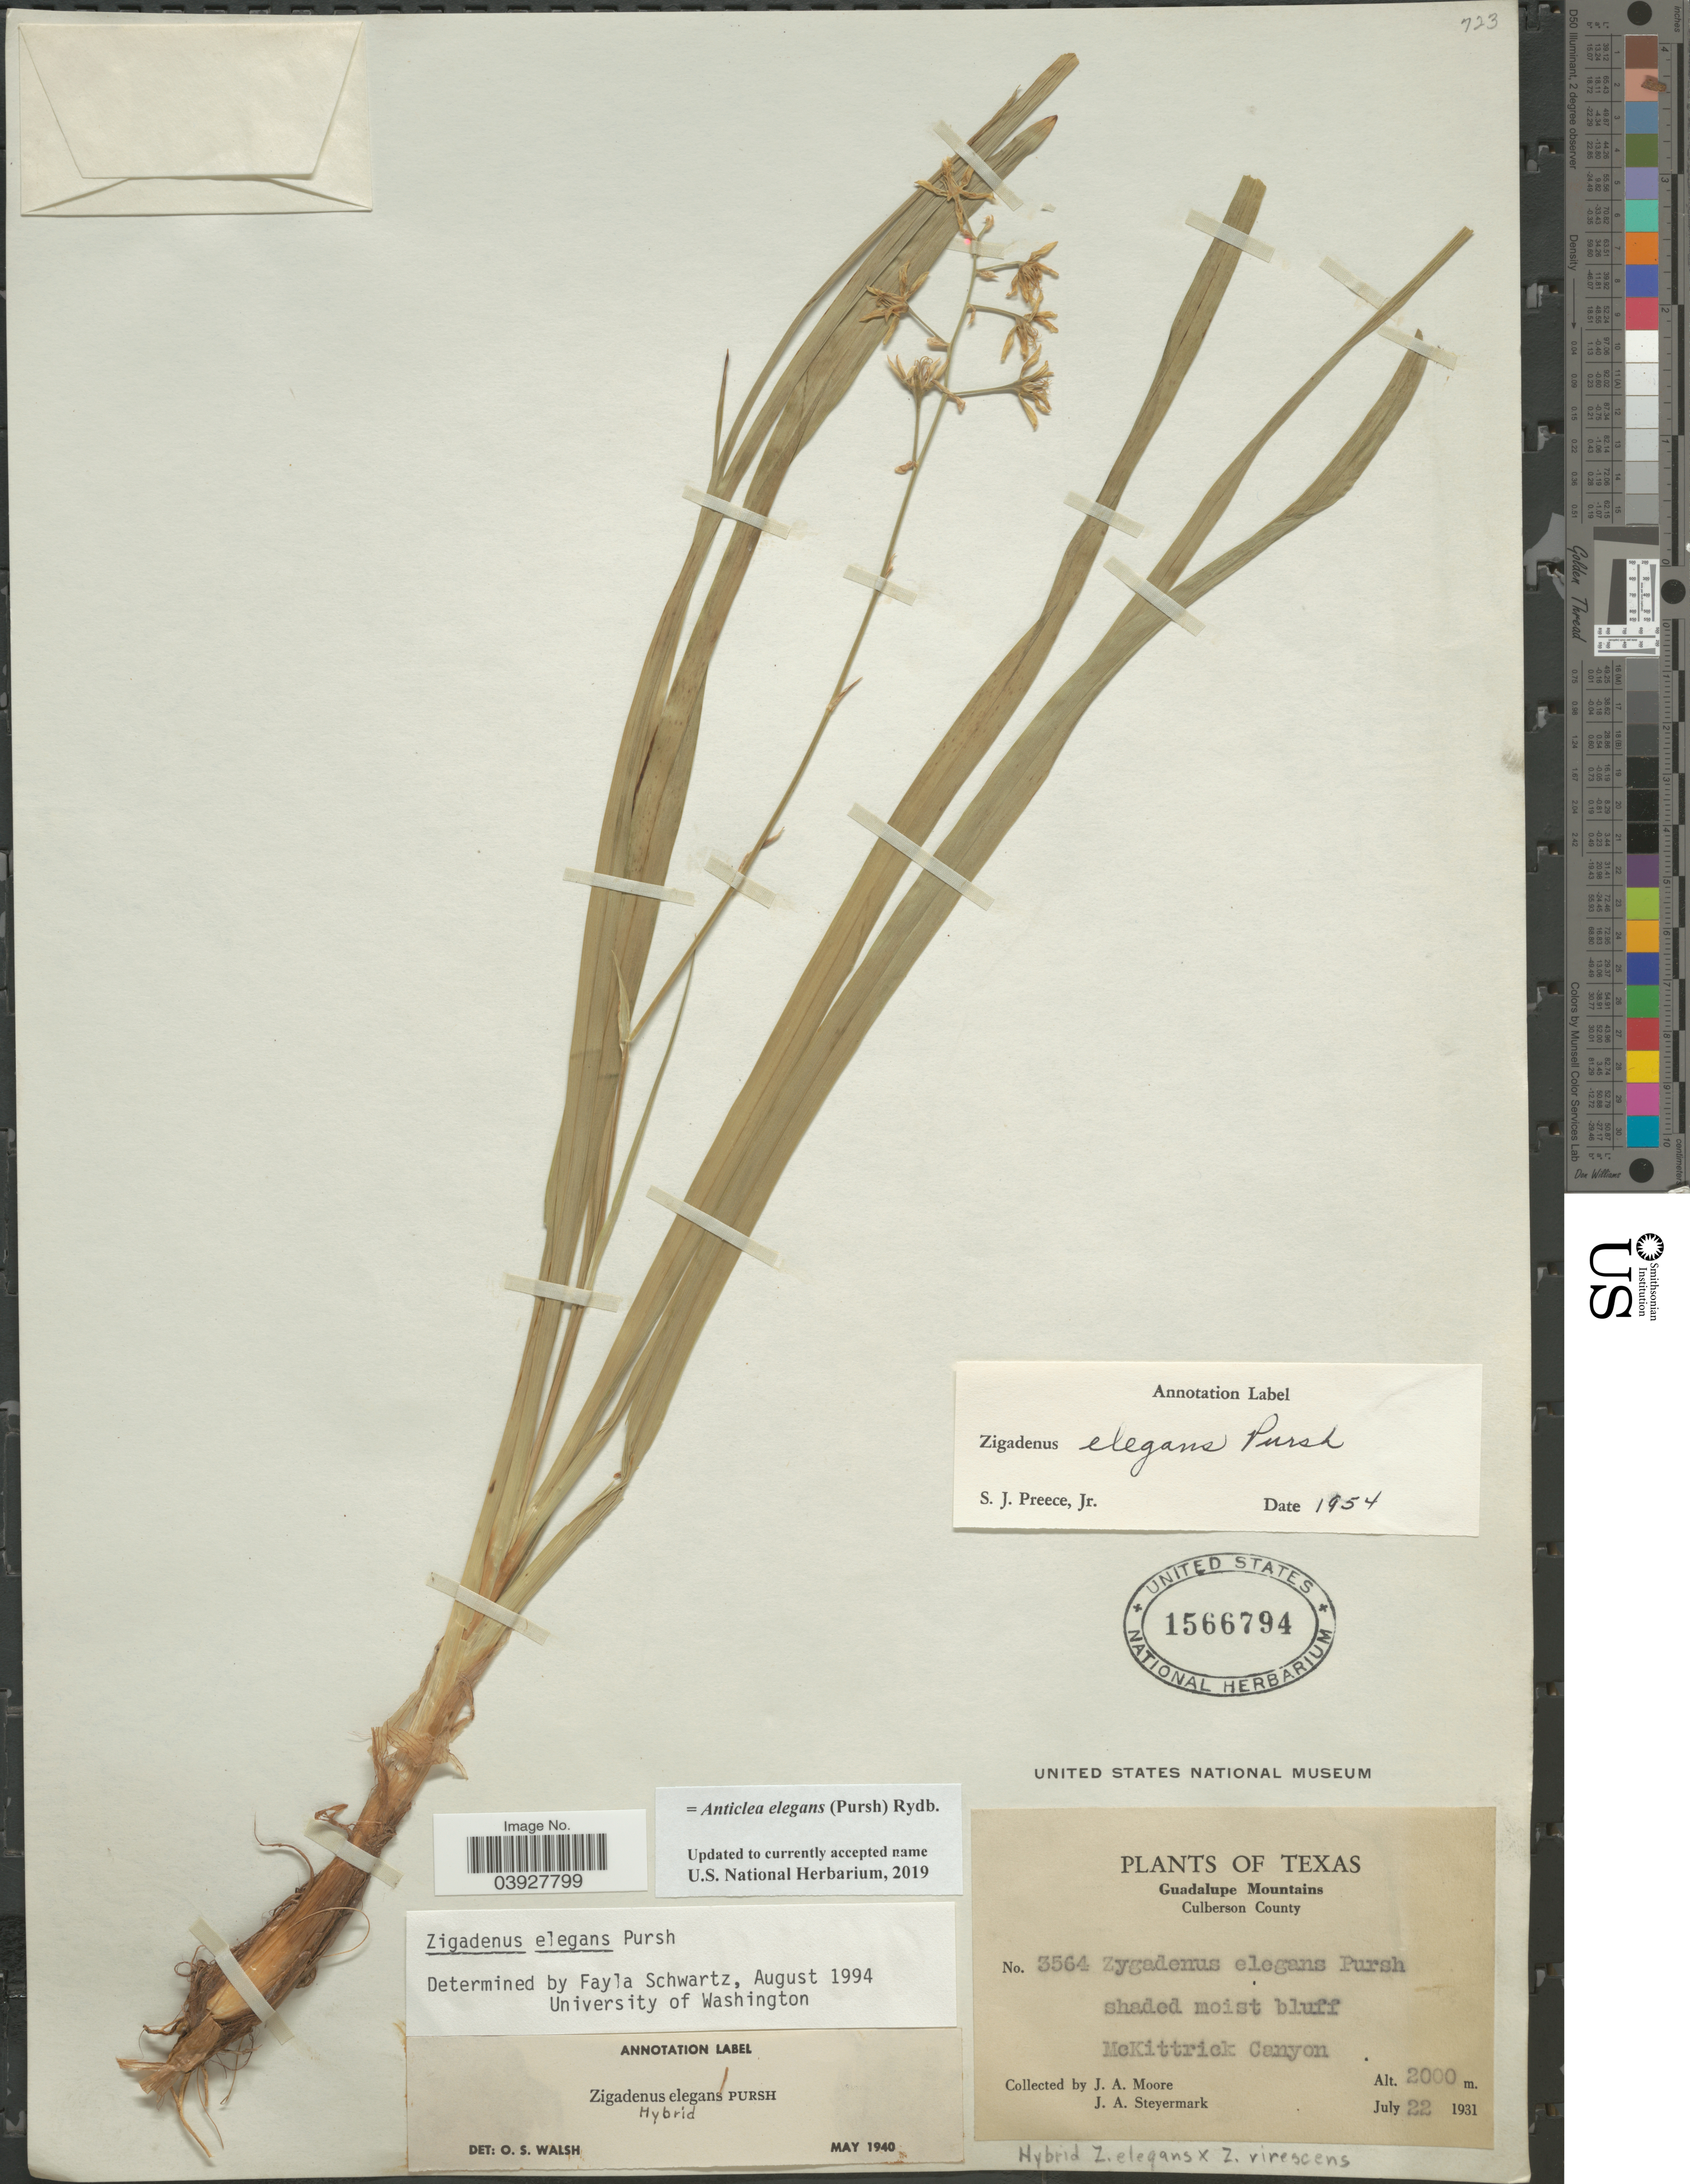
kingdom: Plantae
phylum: Tracheophyta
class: Liliopsida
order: Liliales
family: Melanthiaceae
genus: Anticlea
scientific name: Anticlea elegans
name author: (Pursh) Rydb.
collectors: J. A. Moore & J. Steyermark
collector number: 3564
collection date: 1931-07-22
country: United States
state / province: Texas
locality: Guadalupe Mountains. Culberson County. McKittrick Canyon.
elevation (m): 2000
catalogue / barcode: US 1566794